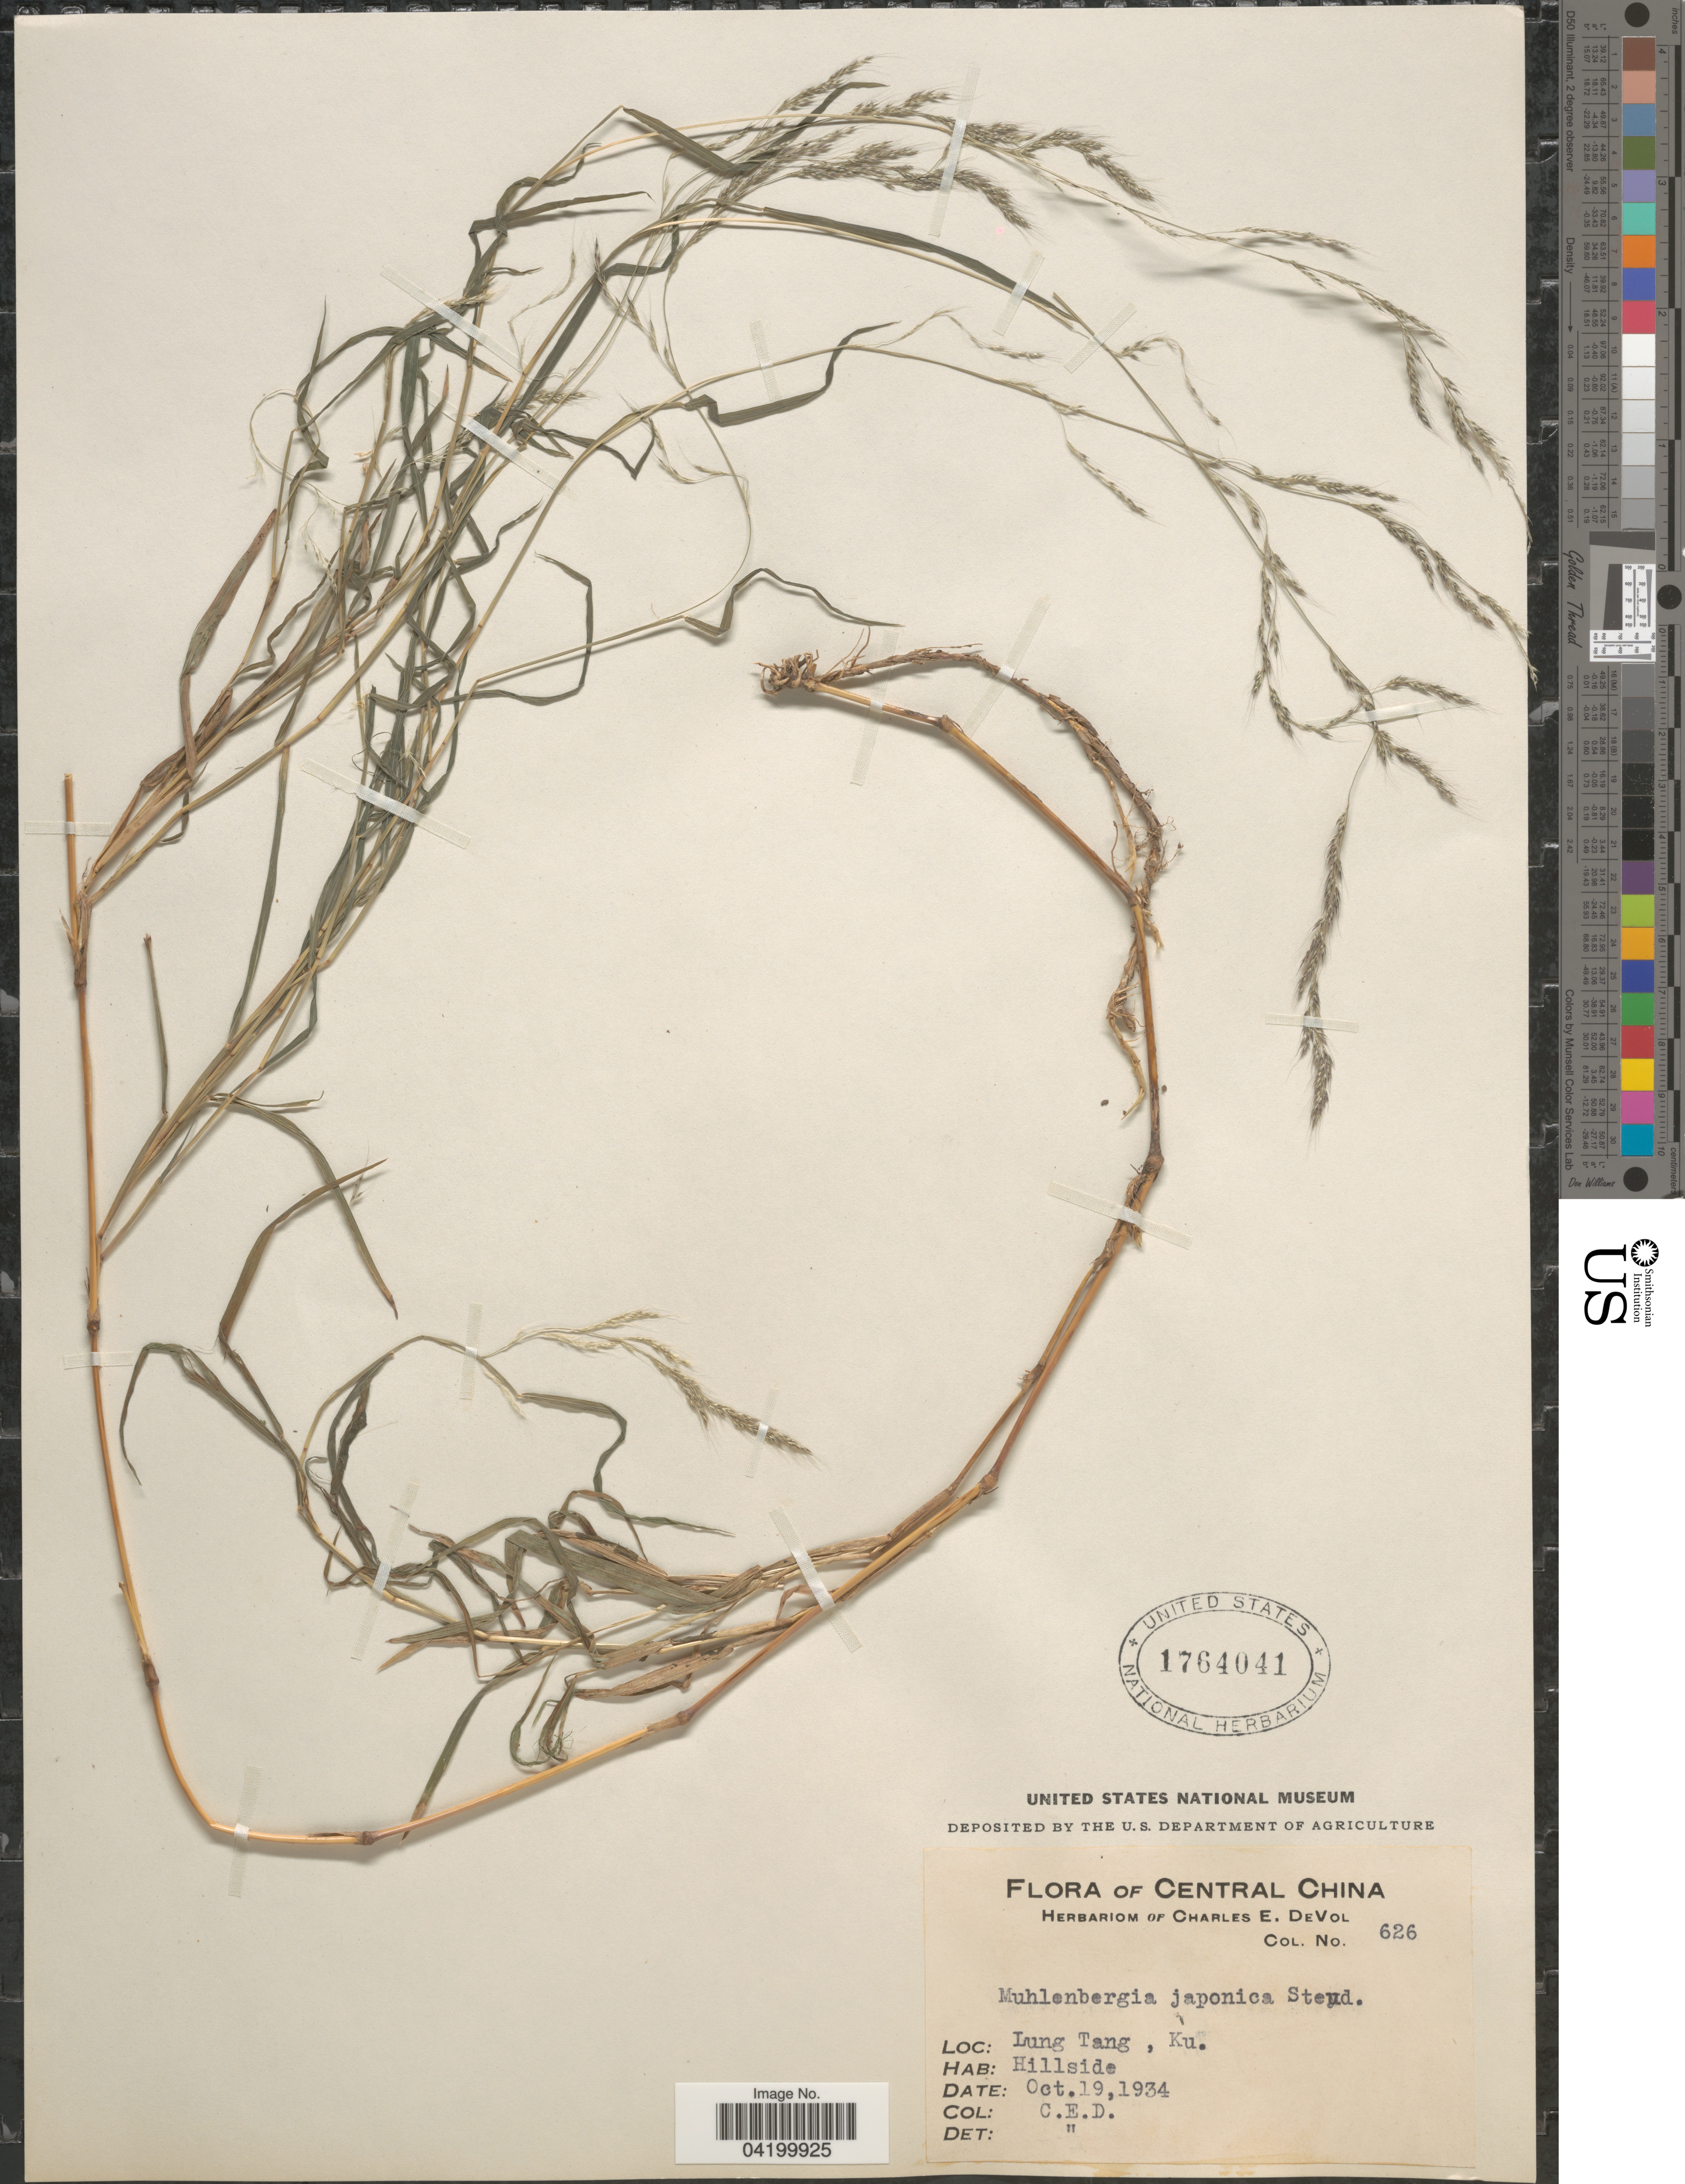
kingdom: Plantae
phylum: Tracheophyta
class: Liliopsida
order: Poales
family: Poaceae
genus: Muhlenbergia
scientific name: Muhlenbergia japonica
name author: Steud.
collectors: C. E. De Vol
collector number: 626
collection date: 1934-10-19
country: China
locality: Central China. Lung Tang, Ku.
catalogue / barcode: US 1764041